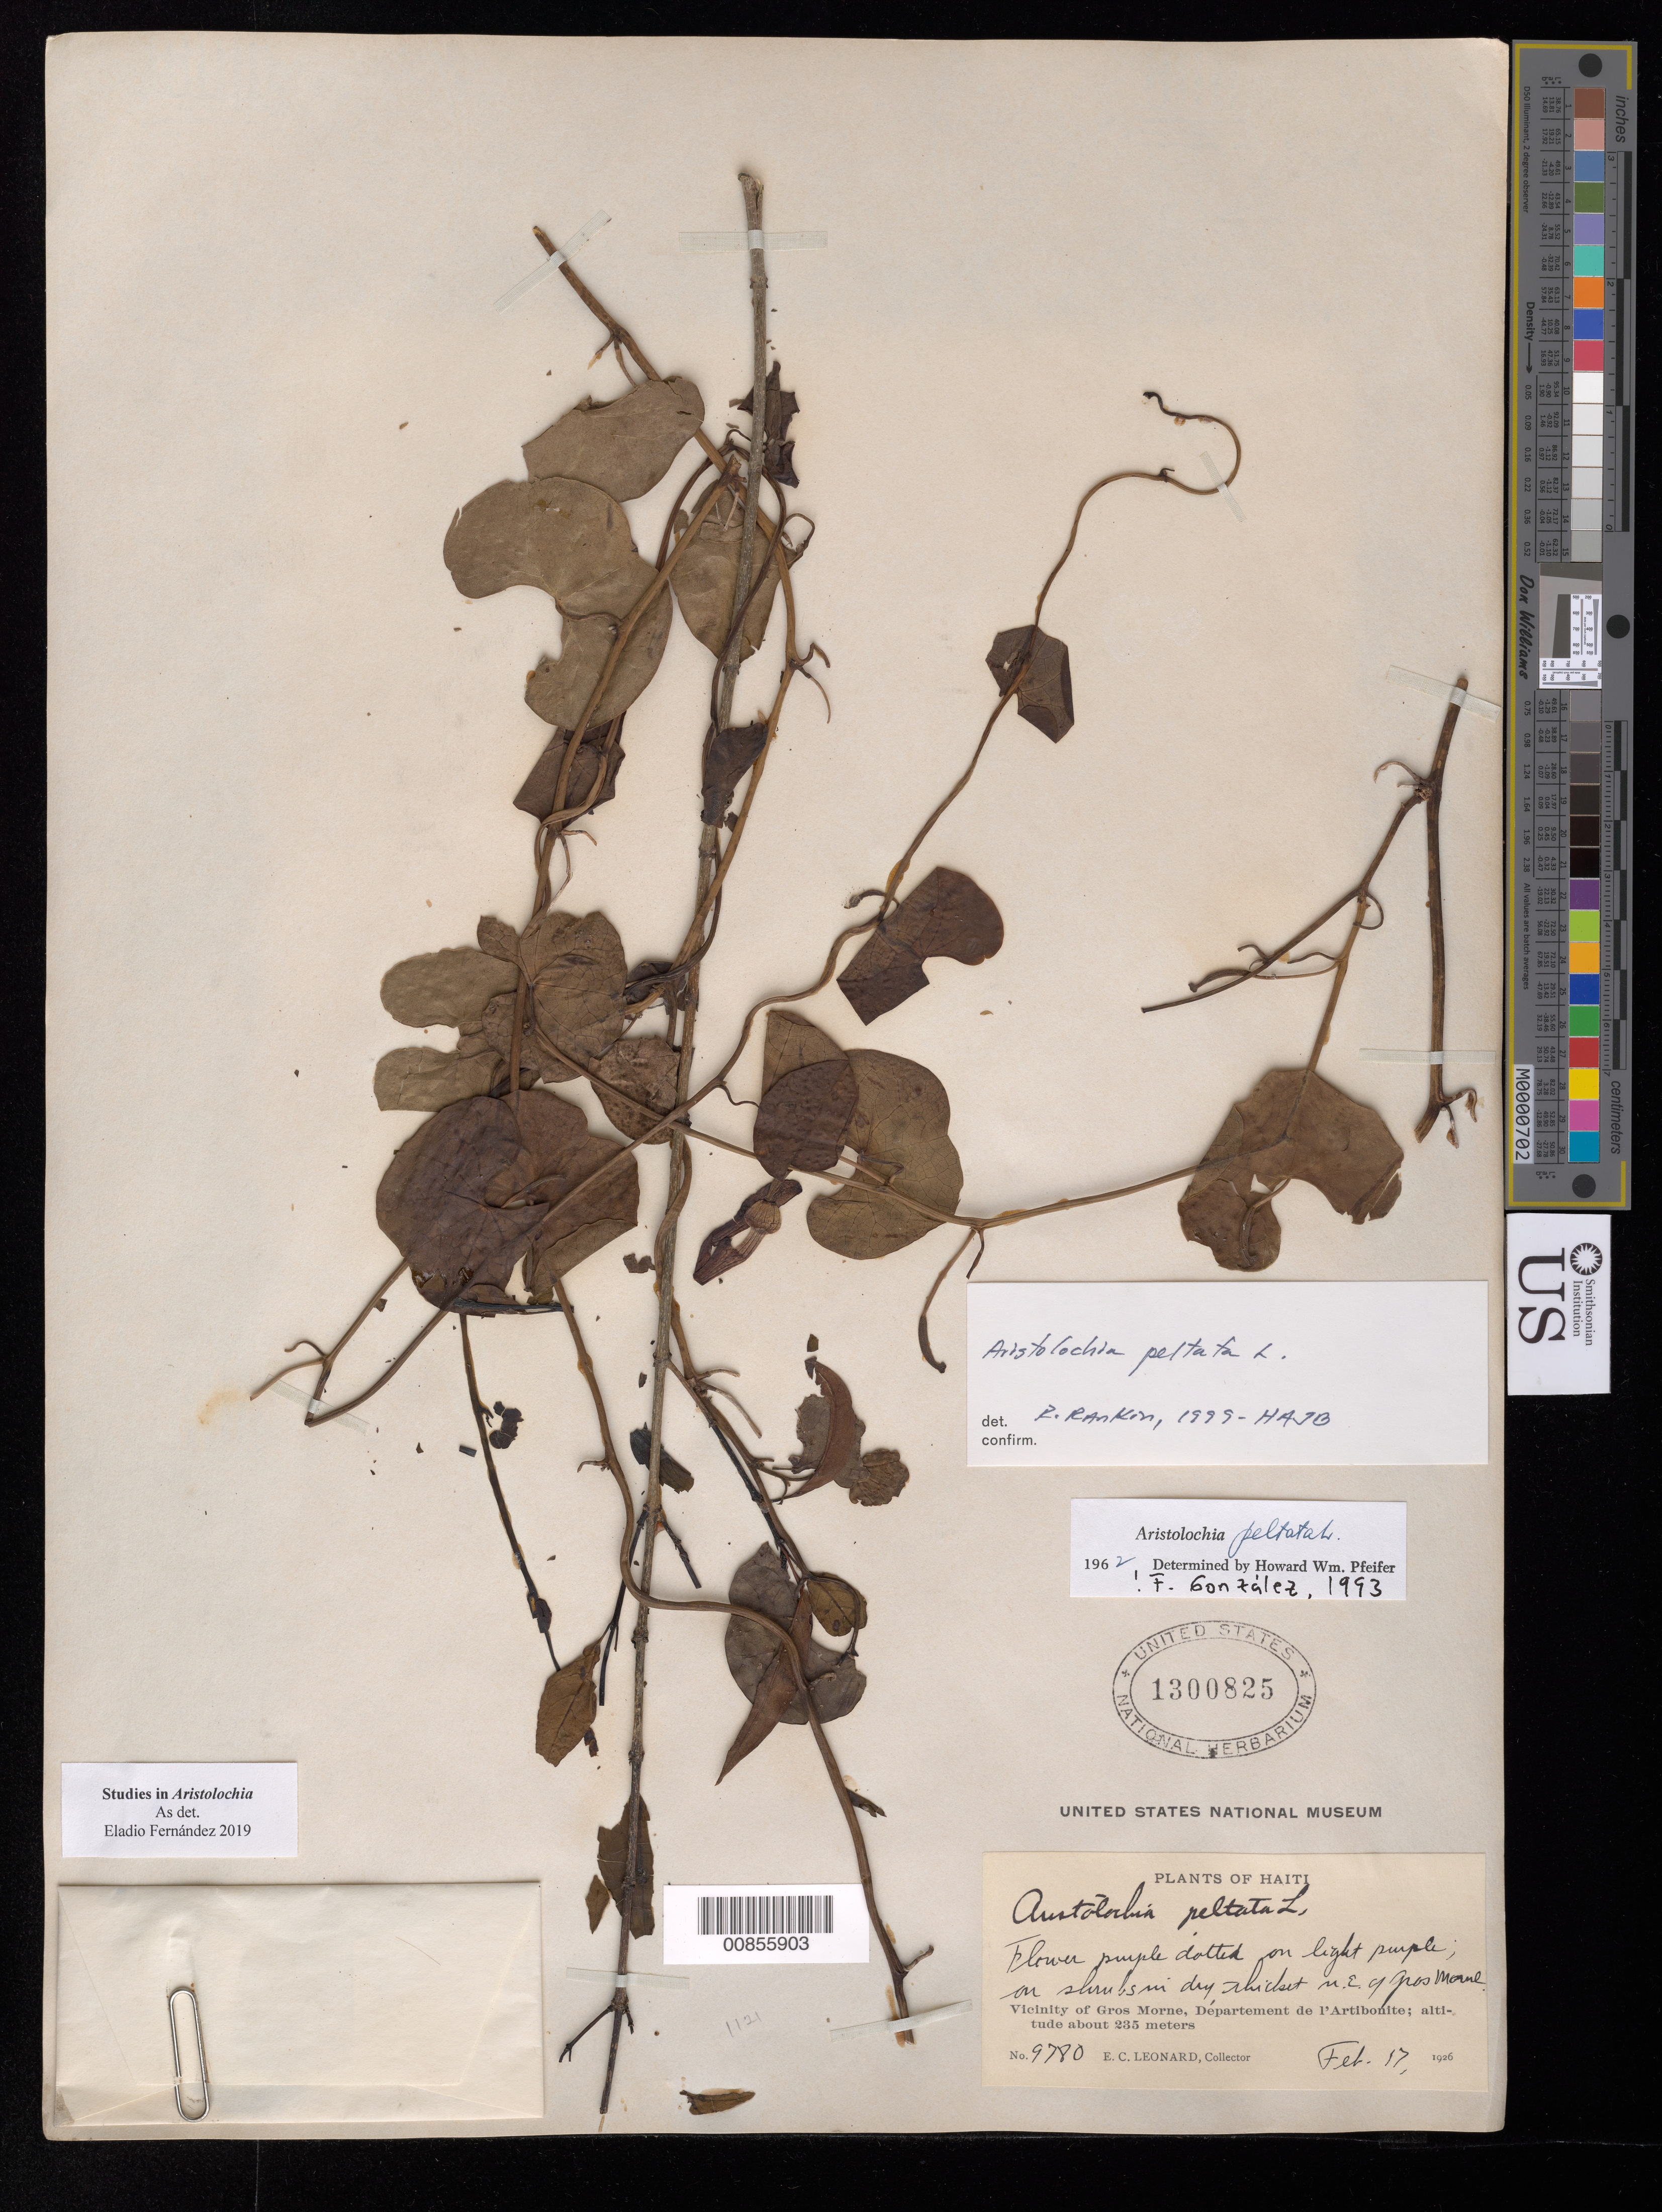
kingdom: Plantae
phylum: Tracheophyta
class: Magnoliopsida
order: Piperales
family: Aristolochiaceae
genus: Aristolochia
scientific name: Aristolochia peltata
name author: L.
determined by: Rankin Rodriguez, Rosa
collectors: E. C. Leonard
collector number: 9780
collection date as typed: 17 Feb 1926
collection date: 1926-02-17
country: Haiti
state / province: Artibonite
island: Hispaniola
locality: N.E. of Gros Morne.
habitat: On shrubs in dry thicket.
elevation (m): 325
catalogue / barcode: US 1300825